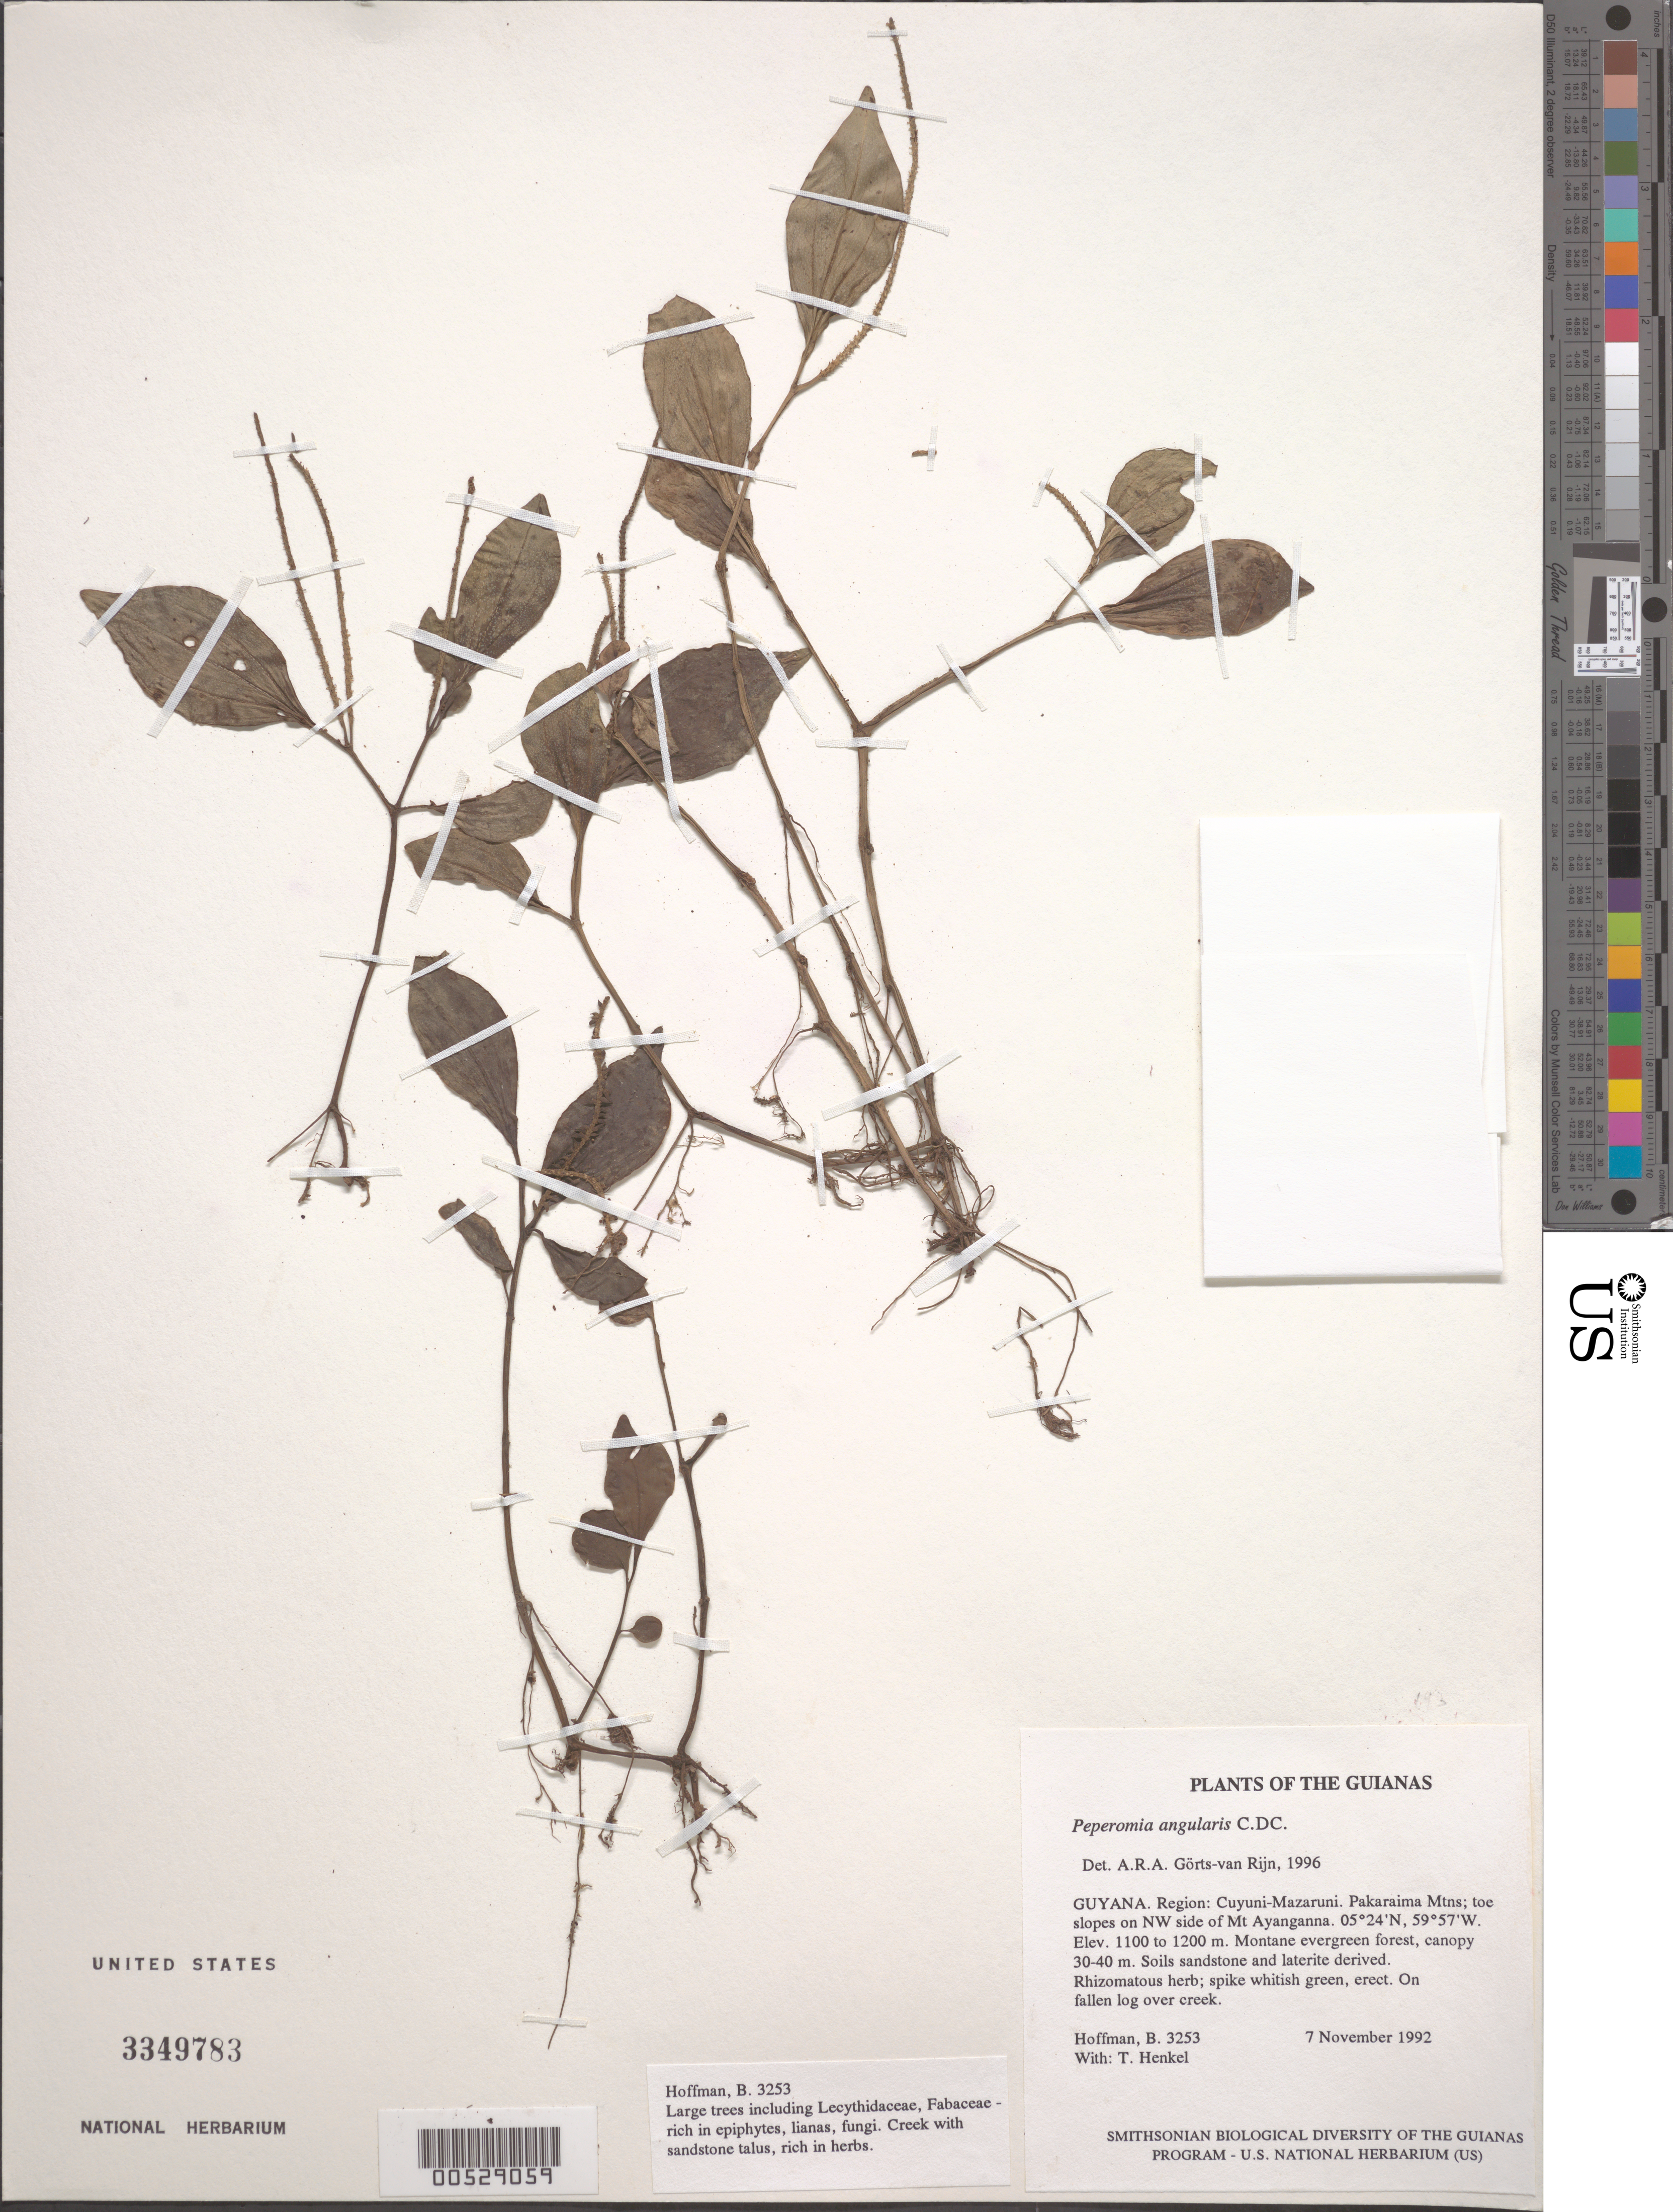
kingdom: Plantae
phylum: Tracheophyta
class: Magnoliopsida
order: Piperales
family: Piperaceae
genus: Peperomia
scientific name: Peperomia angularis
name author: C. DC.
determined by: Görts-van Rijn, A. R. A.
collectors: B. Hoffman & T. Henkel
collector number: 3253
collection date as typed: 7 November 1992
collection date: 1992-11-07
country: Guyana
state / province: Cuyuni-Mazaruni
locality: Pakaraima Mountains; toe slopes on NW side of Mt. Ayanganna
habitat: Montane evergreen forest, canopy 30-40 m. Soils sandstone and laterite derived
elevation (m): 1100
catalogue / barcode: US 3349783